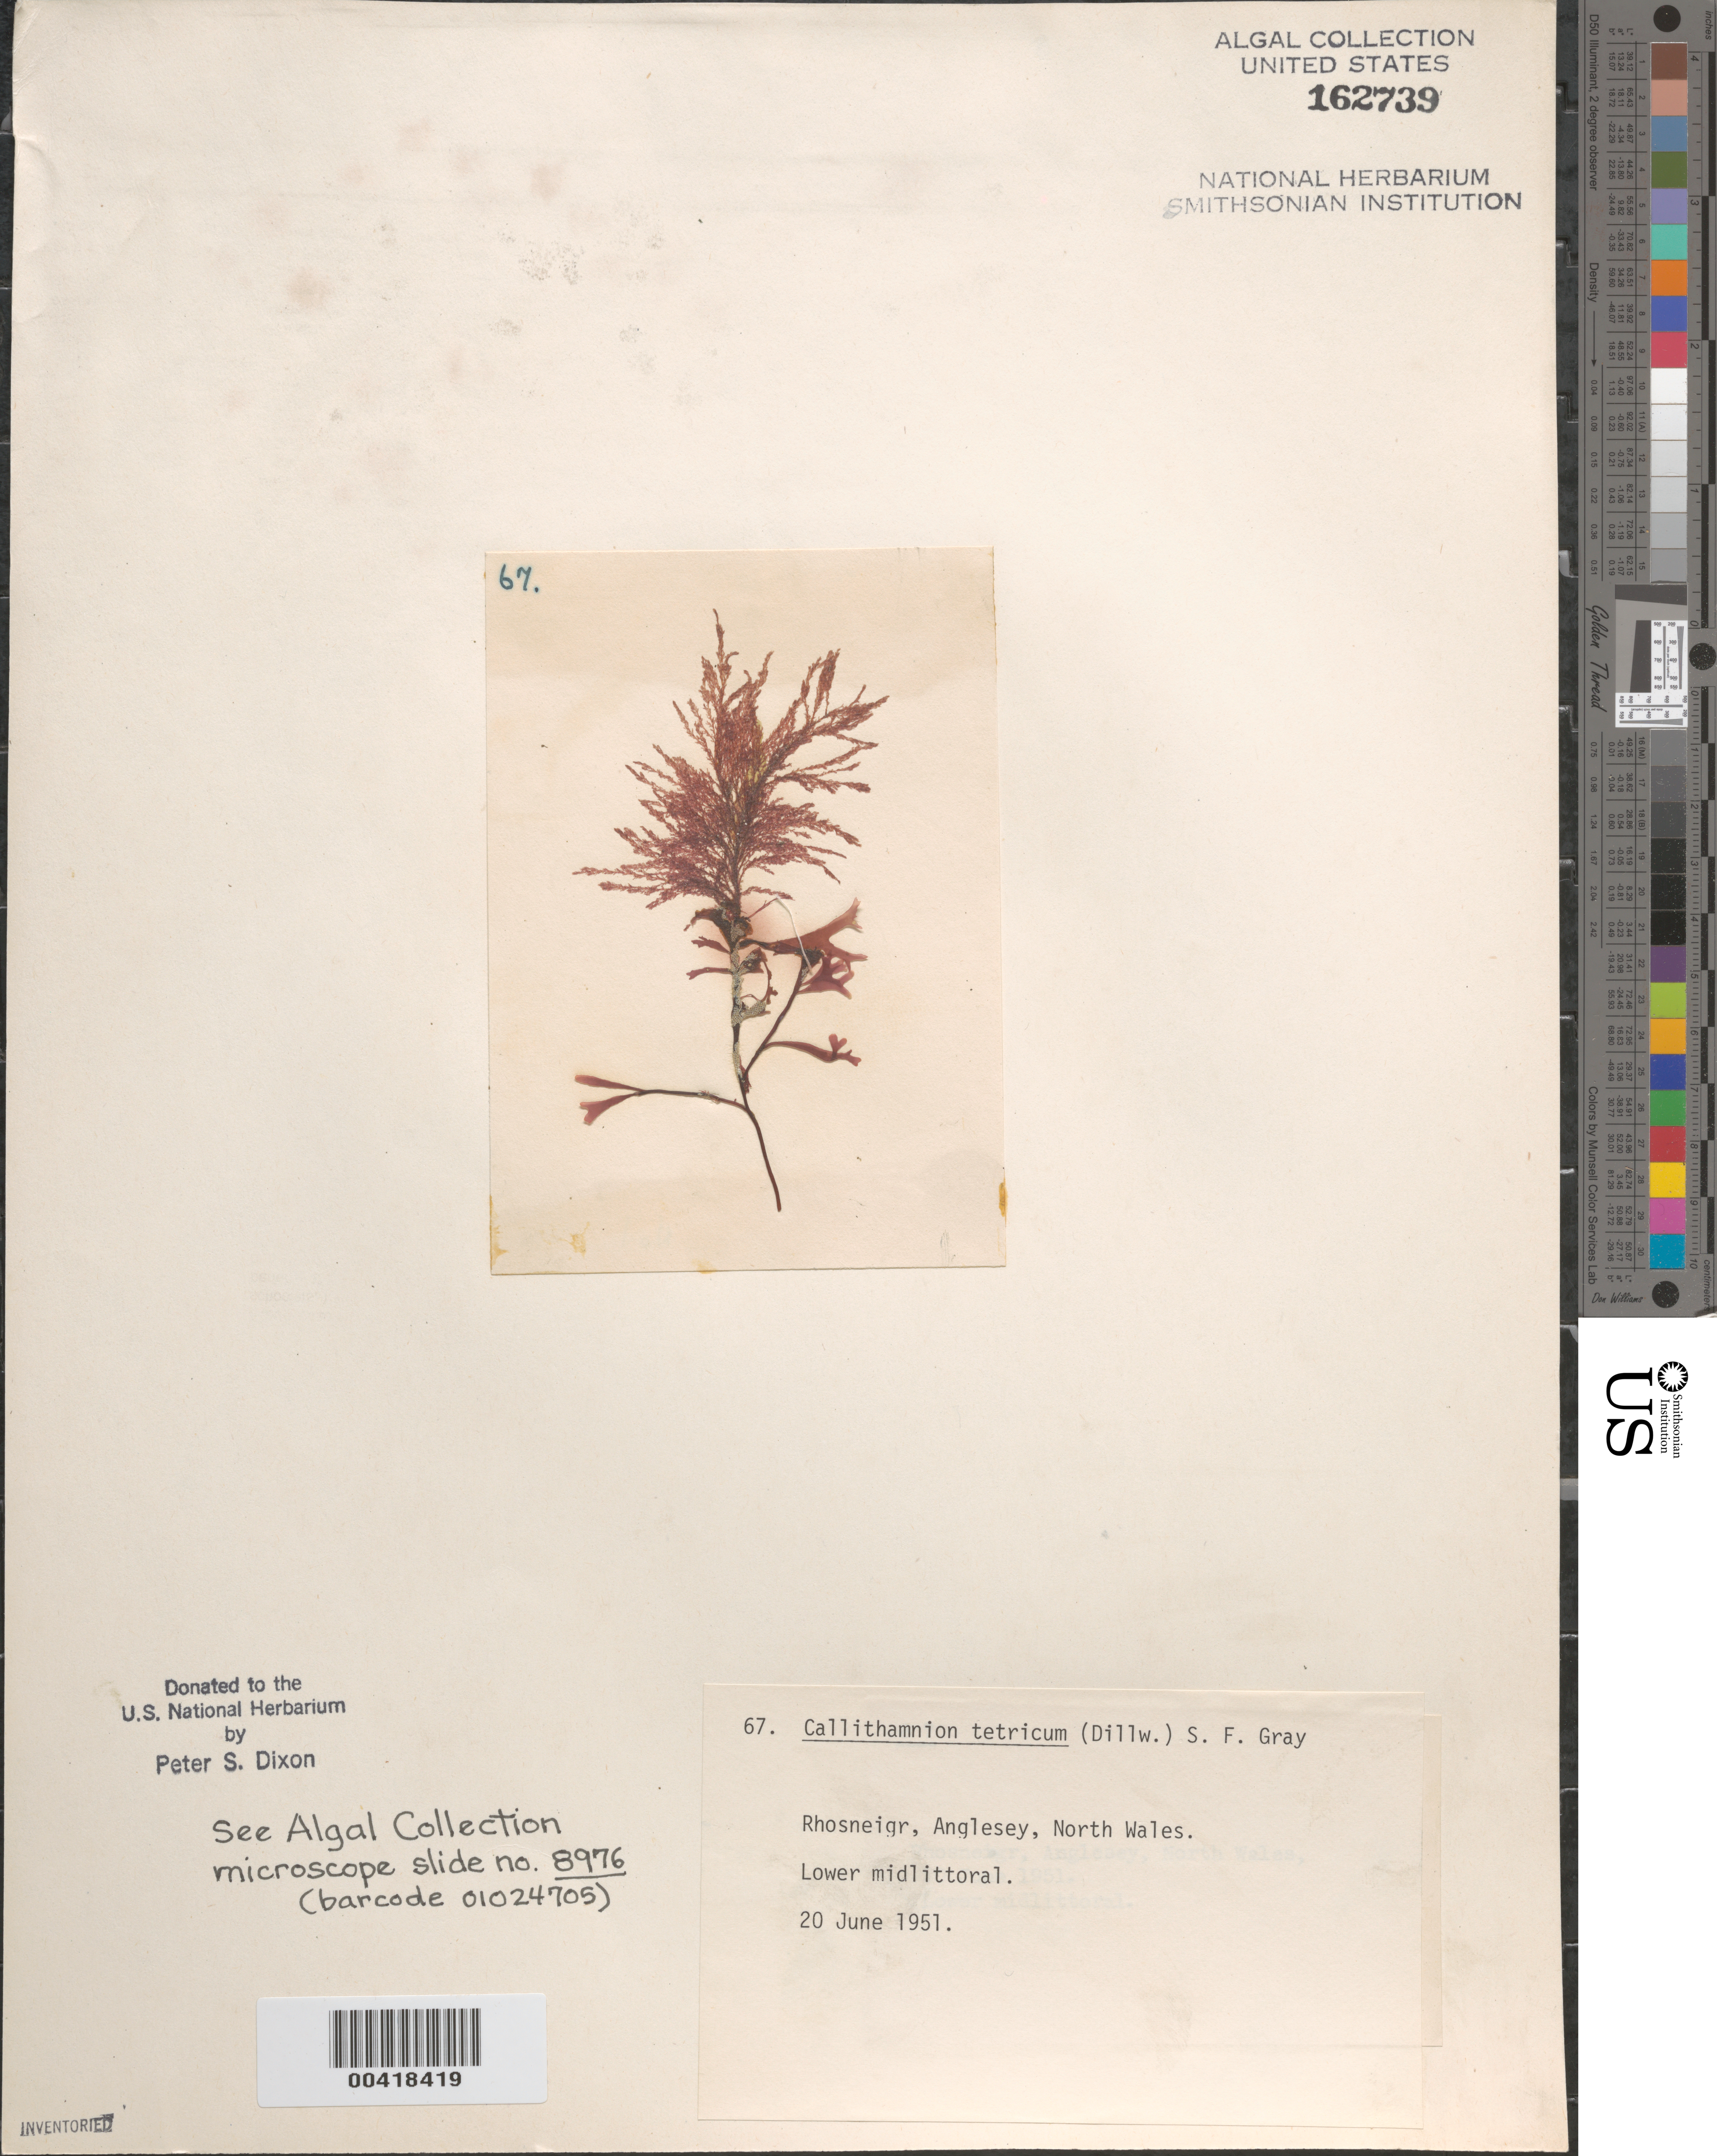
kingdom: Plantae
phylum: Rhodophyta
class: Florideophyceae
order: Ceramiales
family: Callithamniaceae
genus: Callithamnion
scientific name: Callithamnion tetricum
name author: (Dillwyn) S.F. Gray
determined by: Dixon, P. S.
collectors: P. S. Dixon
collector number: PSD 67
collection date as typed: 20 Jun 1951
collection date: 1951-06-20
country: United Kingdom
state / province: Wales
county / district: Gwynedd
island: Anglesey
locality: Rhosneigr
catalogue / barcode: US 162739